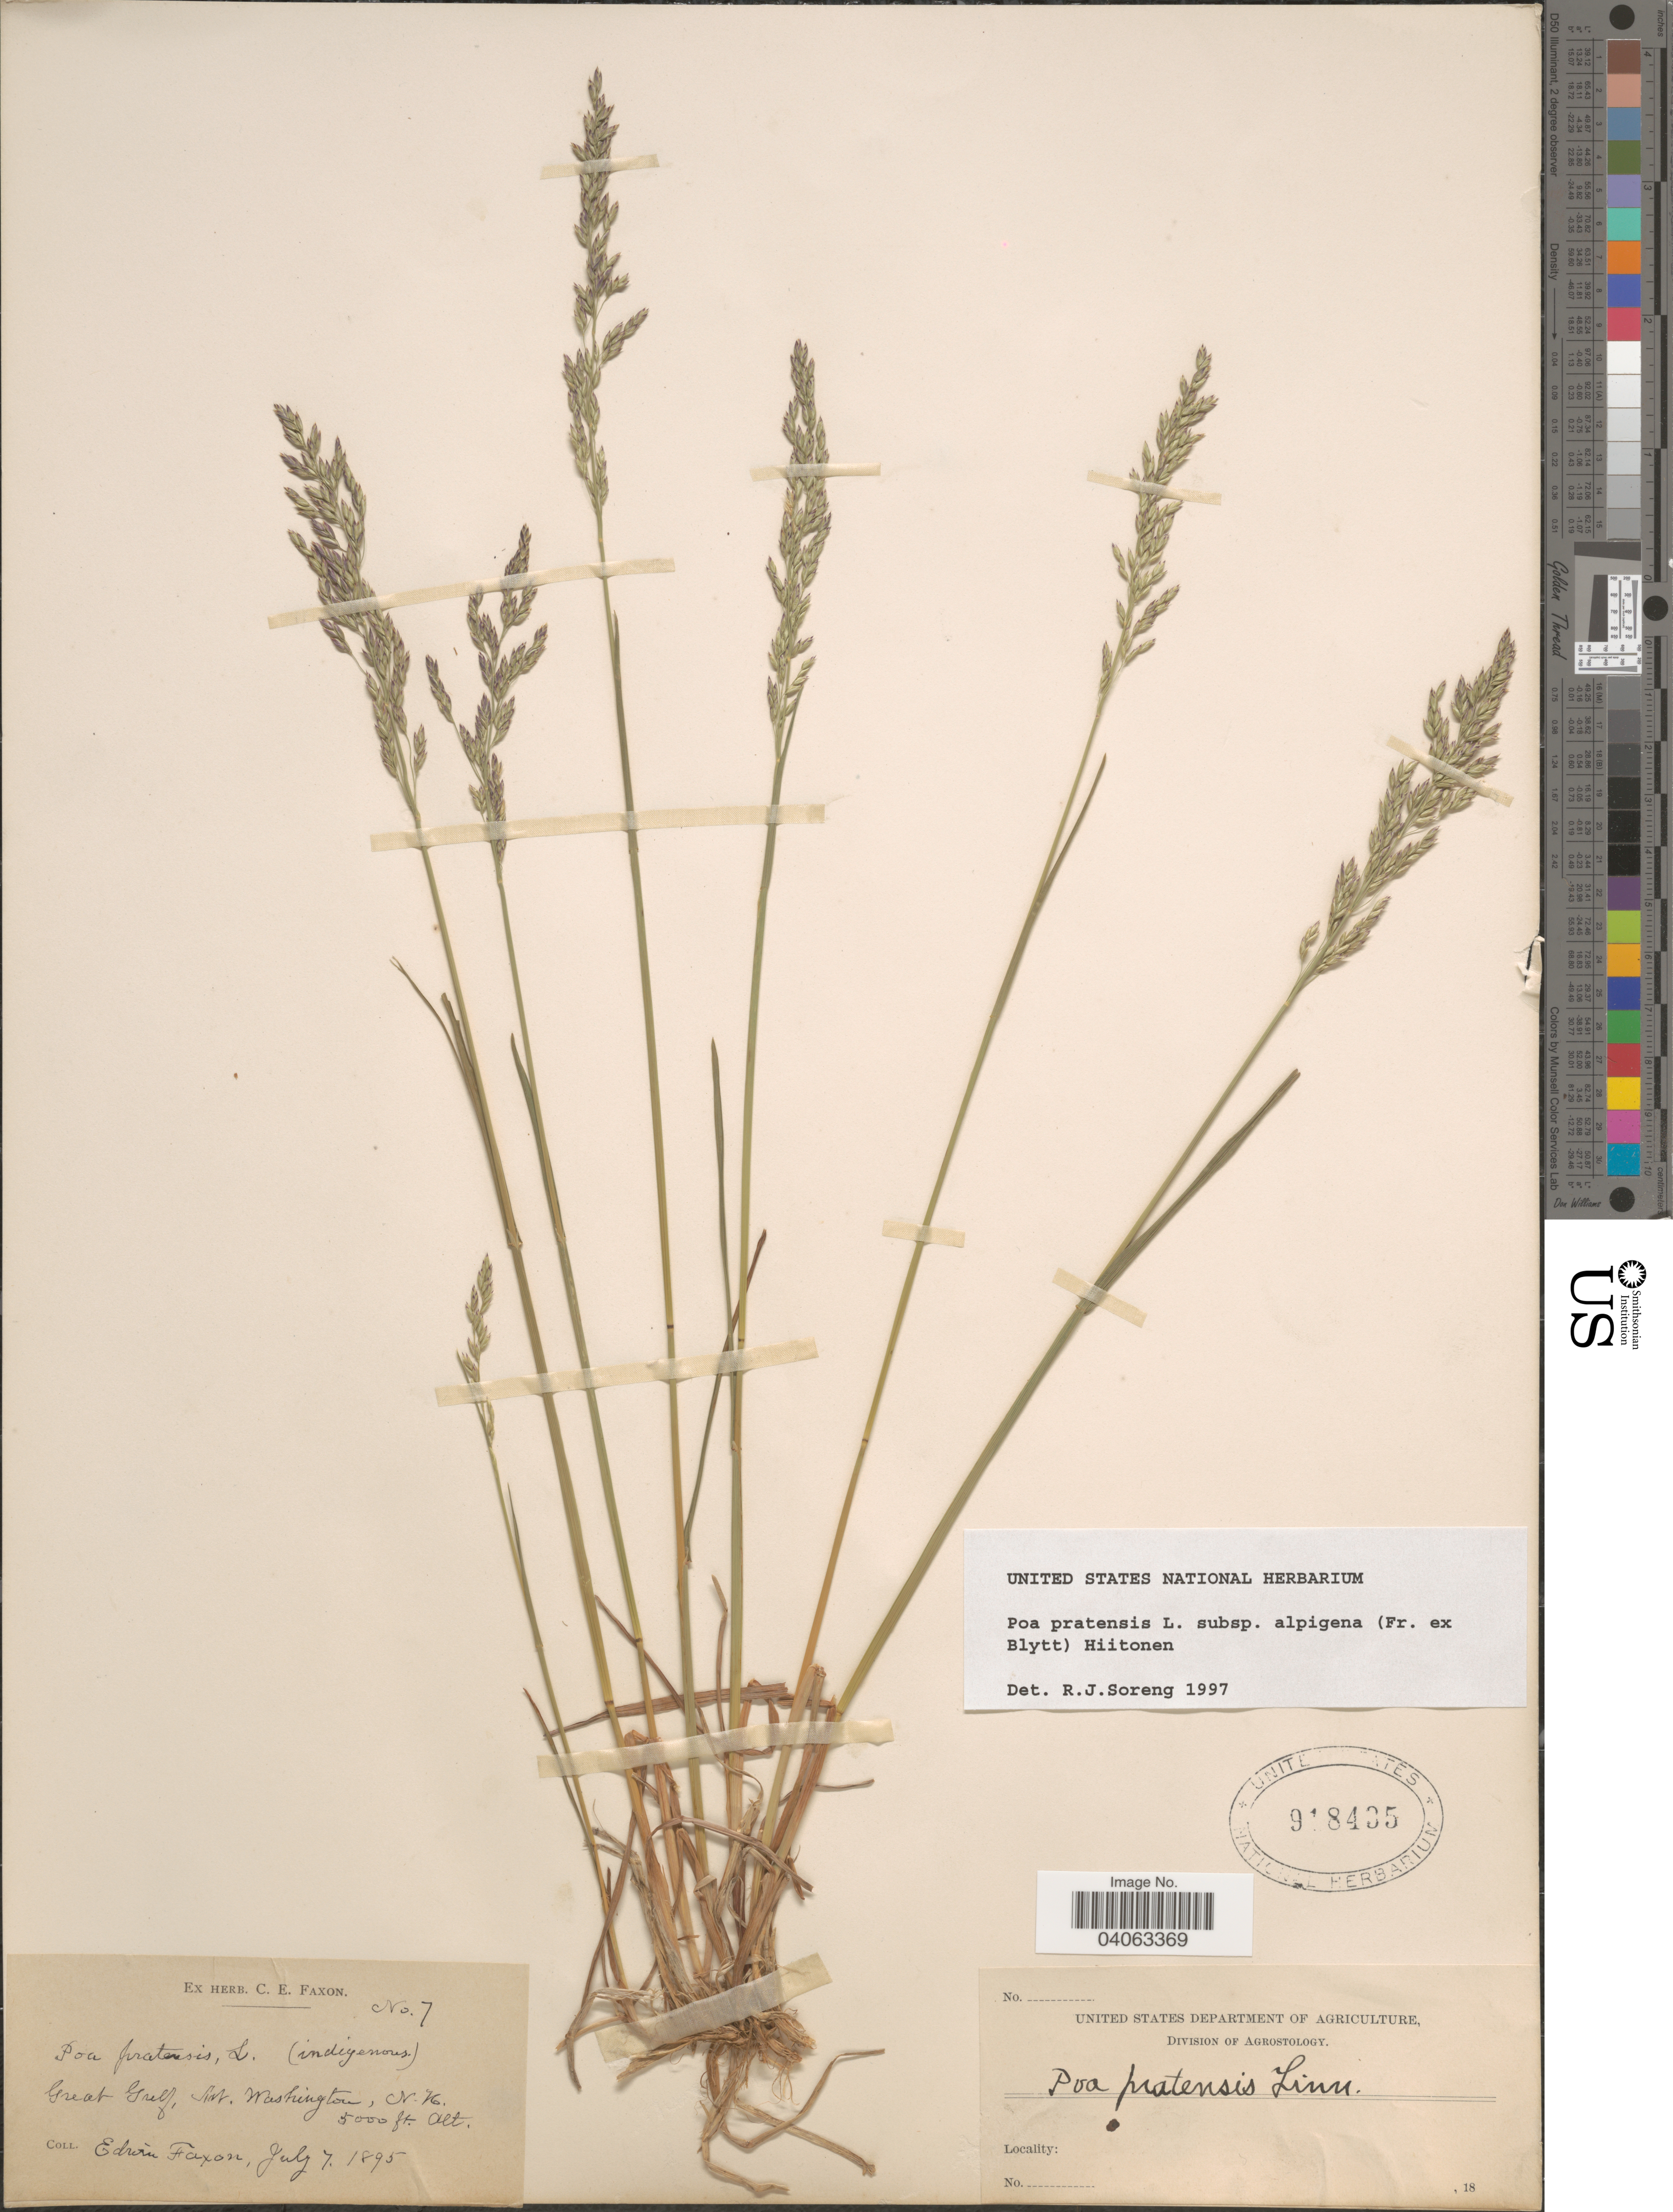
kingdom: Plantae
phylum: Tracheophyta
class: Liliopsida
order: Poales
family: Poaceae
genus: Poa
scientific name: Poa pratensis subsp. alpigena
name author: (Lindm.) Hiitonen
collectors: E. Faxon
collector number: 7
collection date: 1895-07-07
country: United States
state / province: New Hampshire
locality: Great Gulf, Mt. Washington.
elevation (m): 1524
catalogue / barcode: US 918435